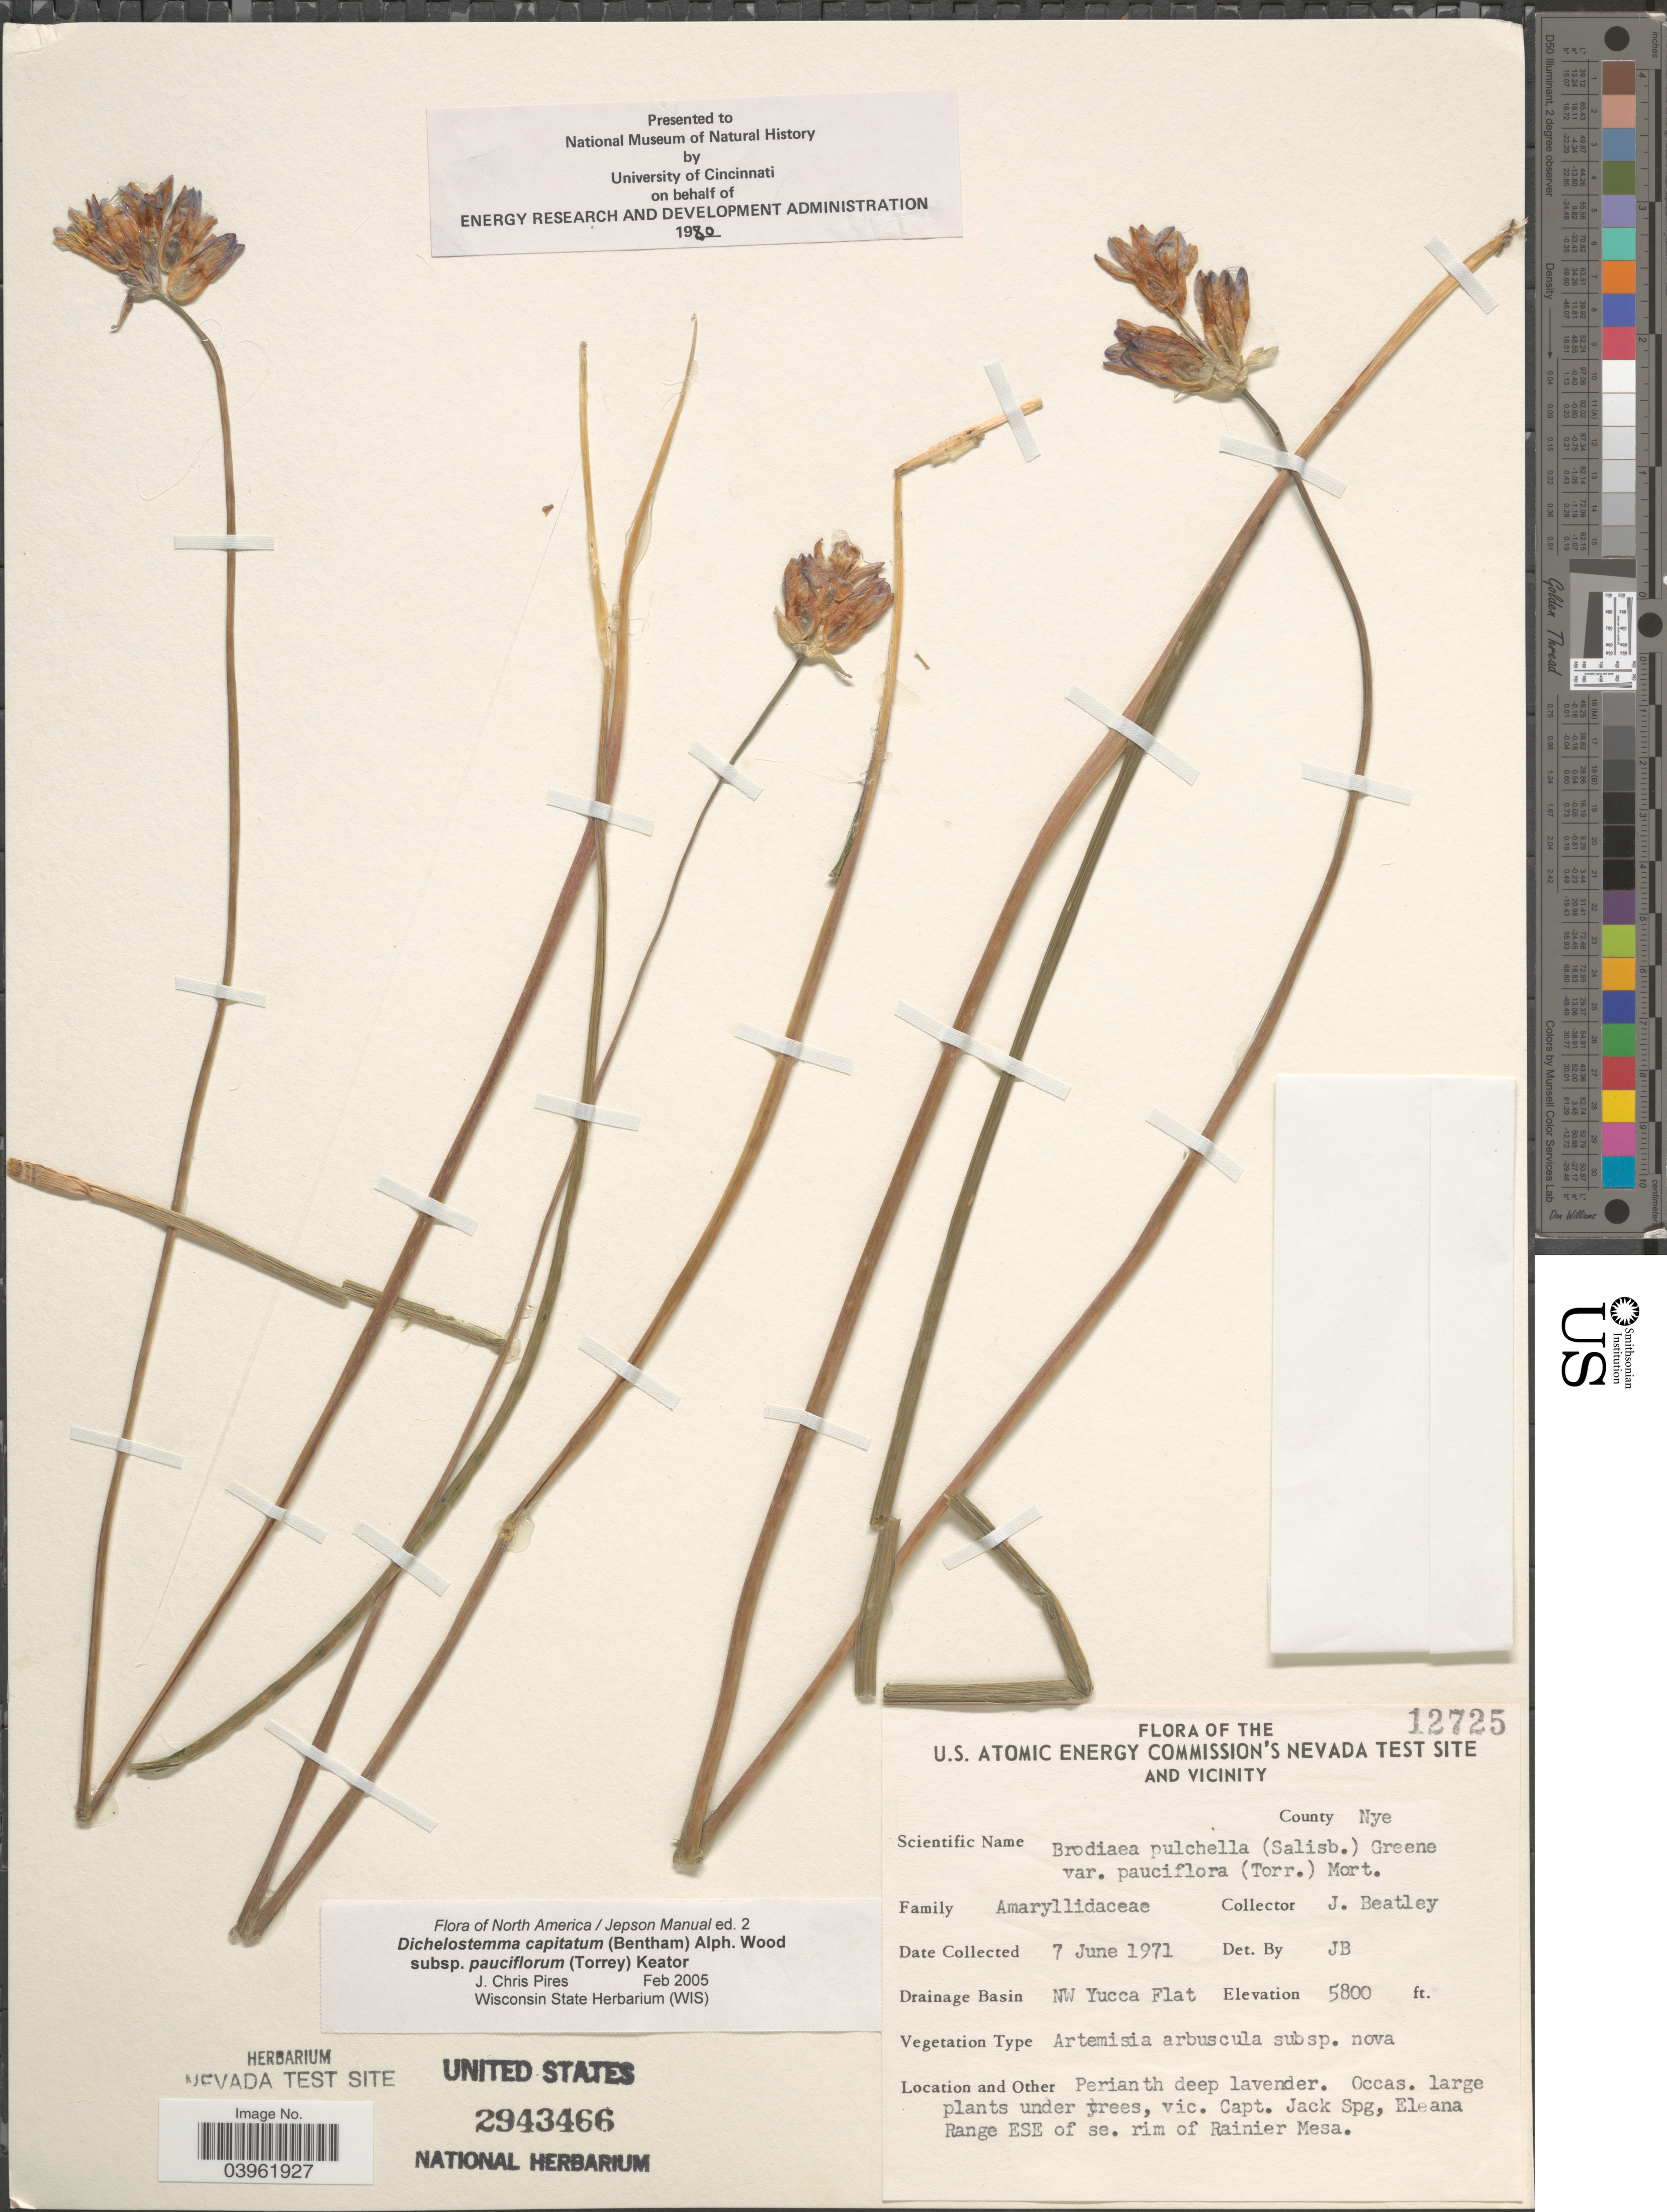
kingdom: Plantae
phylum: Tracheophyta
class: Liliopsida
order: Asparagales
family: Asparagaceae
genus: Dichelostemma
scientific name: Dichelostemma capitatum subsp. pauciflorum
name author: (Torr.) Keator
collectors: J. C. Beatley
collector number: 12725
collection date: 1971-06-07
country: United States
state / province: Nevada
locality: U.S. Atomic Energy Commission's Nevada Test Site and vicinity. County Nye. Drainage Basin NW Yucca Flat. Vic. Capt. Jack Spg, Eleana Range ESE of se. rim of Rainier Mesa.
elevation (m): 1768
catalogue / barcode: US 2943466